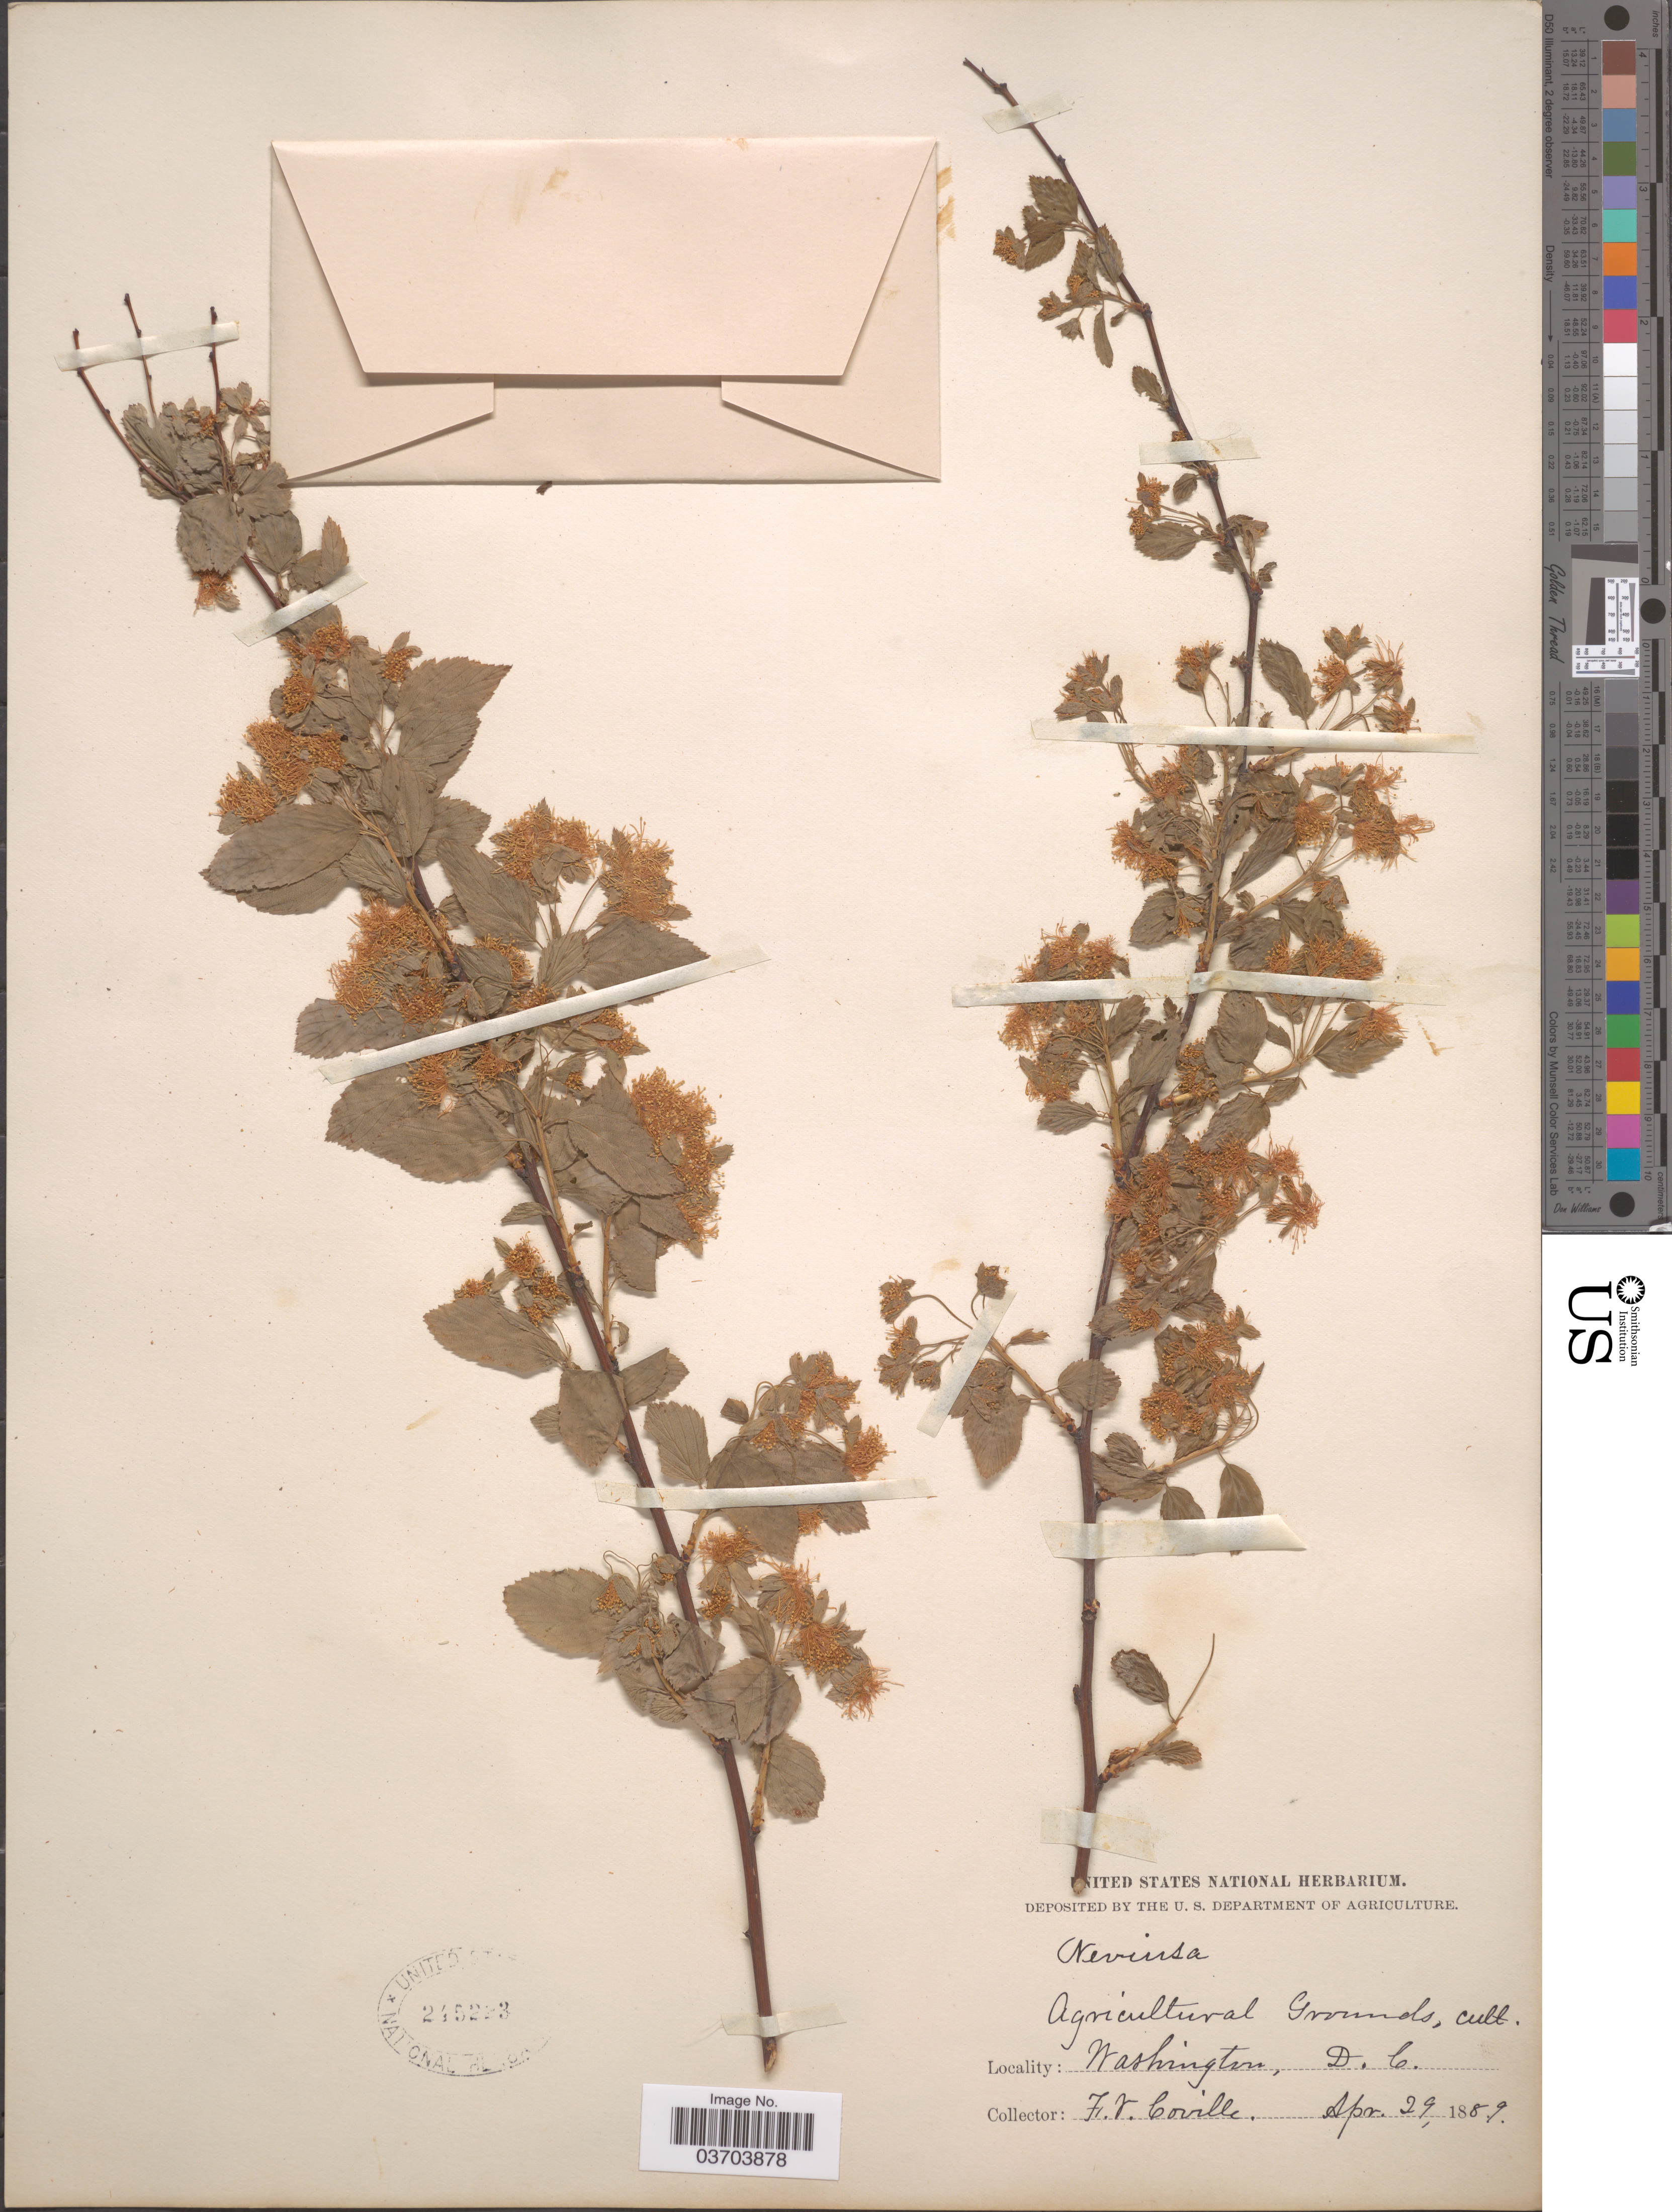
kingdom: Plantae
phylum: Tracheophyta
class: Magnoliopsida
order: Rosales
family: Rosaceae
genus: Neviusia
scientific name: Neviusia alabamensis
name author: A. Gray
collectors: F. V. Coville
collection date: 1889-04-29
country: United States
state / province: District of Columbia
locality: Agricultural Grounds, Washington, D. C.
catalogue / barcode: US 245223